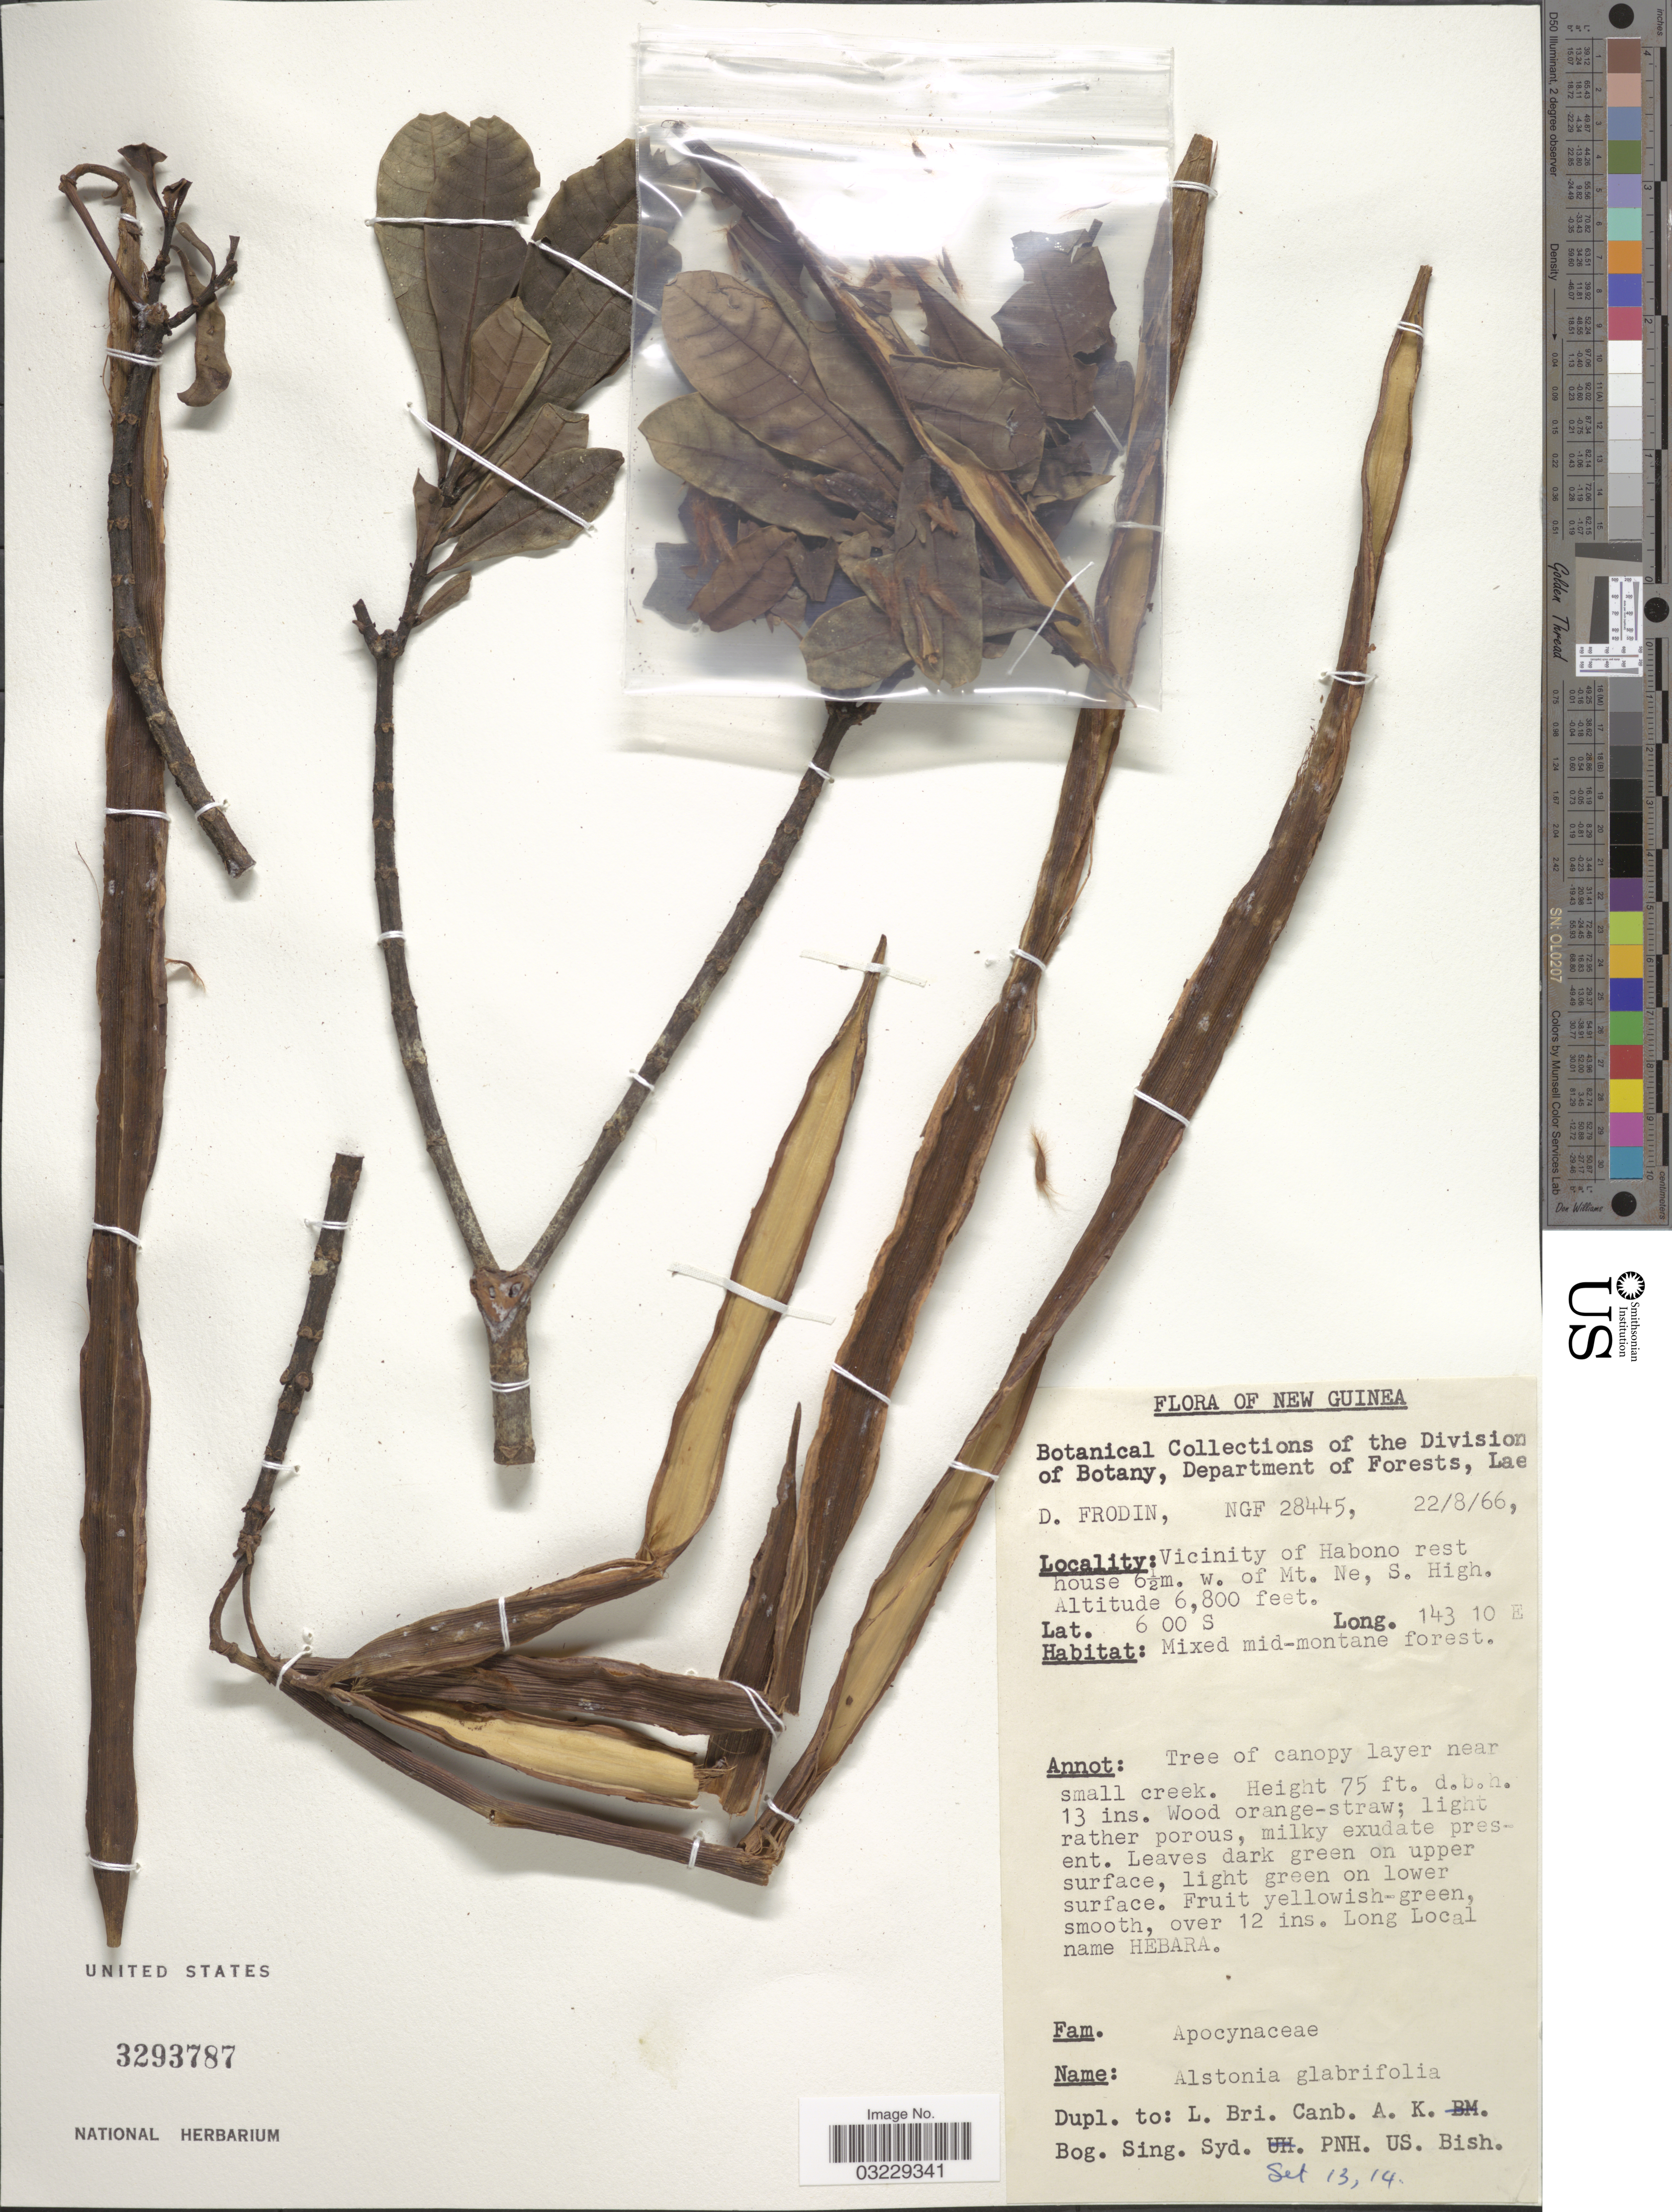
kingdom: Plantae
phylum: Tracheophyta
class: Magnoliopsida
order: Gentianales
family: Apocynaceae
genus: Alstonia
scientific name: Alstonia macrophylla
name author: Wall. ex G. Don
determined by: Sidiyasa, K.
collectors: D. G. Frodin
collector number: NGF28445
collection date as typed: Transcribed d/m/y: 22/8/66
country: Papua New Guinea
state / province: Southern Highlands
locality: New Guinea. Vicinity of Habono rest house 6½m. w. of Mt. Ne, S. High.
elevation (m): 2073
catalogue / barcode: US 3293787